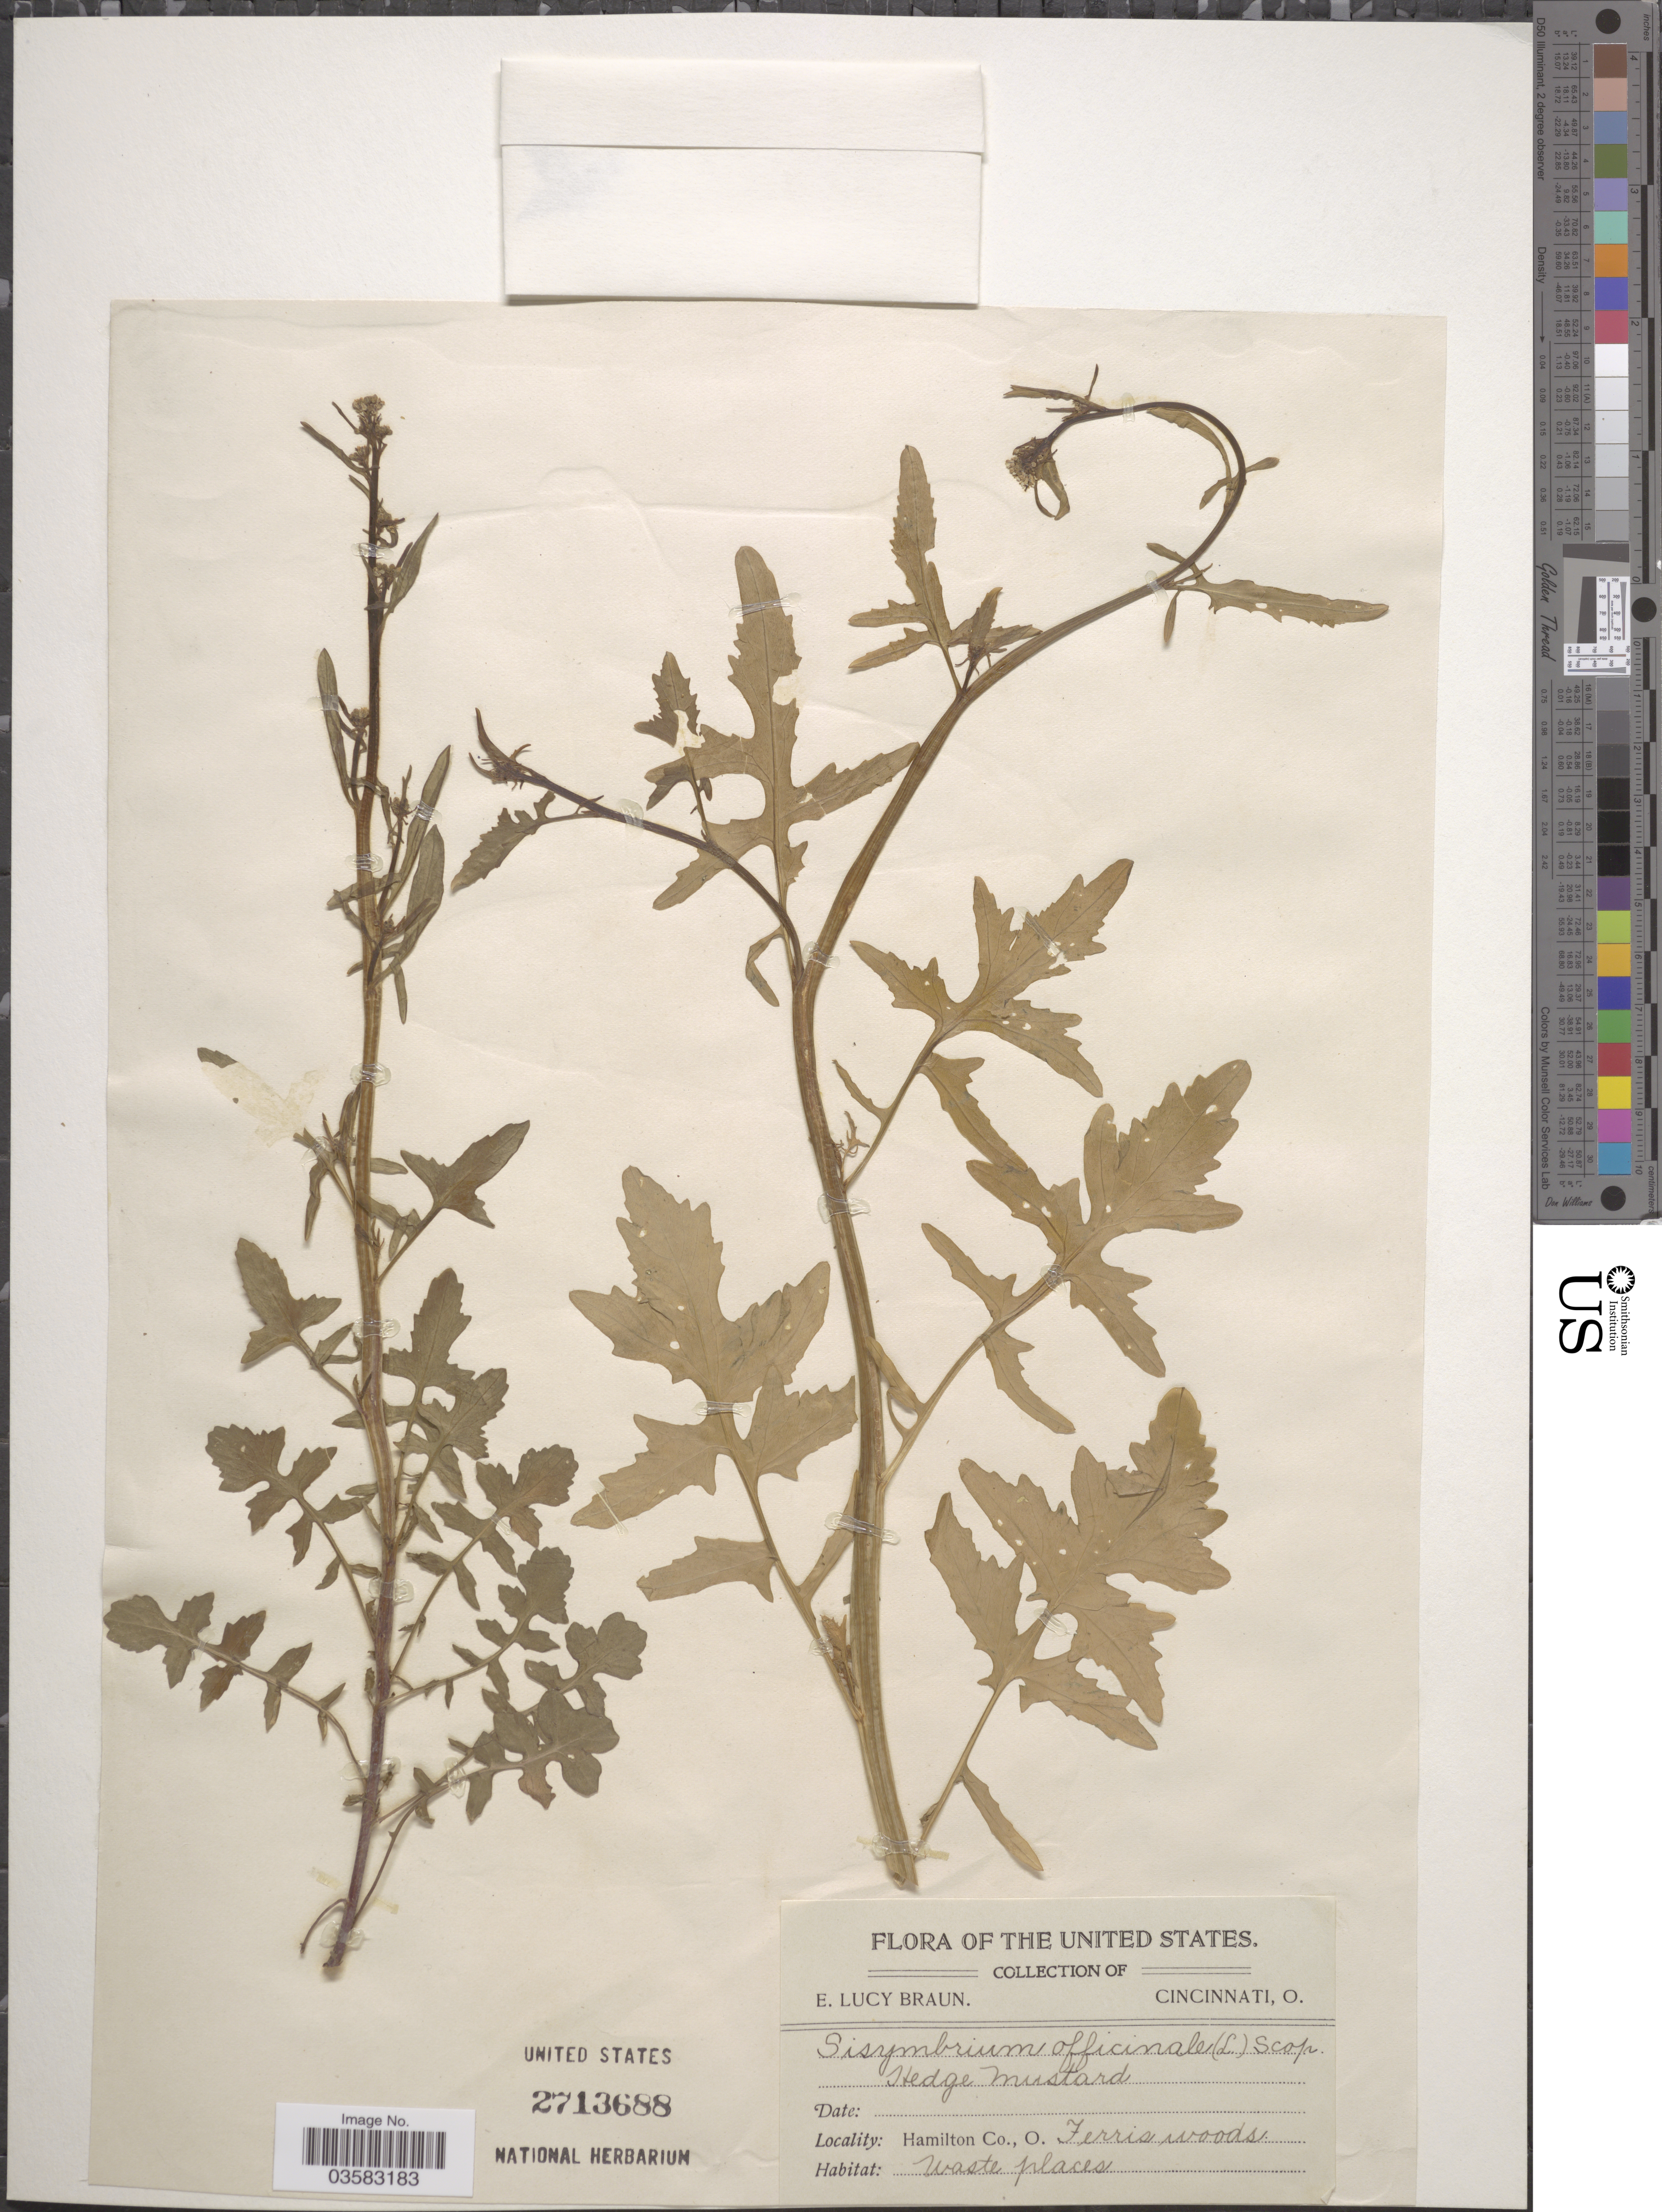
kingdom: Plantae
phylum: Tracheophyta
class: Magnoliopsida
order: Brassicales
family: Brassicaceae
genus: Sisymbrium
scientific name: Sisymbrium officinale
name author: (L.) Scop.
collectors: E. L. Braun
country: United States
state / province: Ohio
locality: Hamilton Co., Ferris woods.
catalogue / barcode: US 2713688